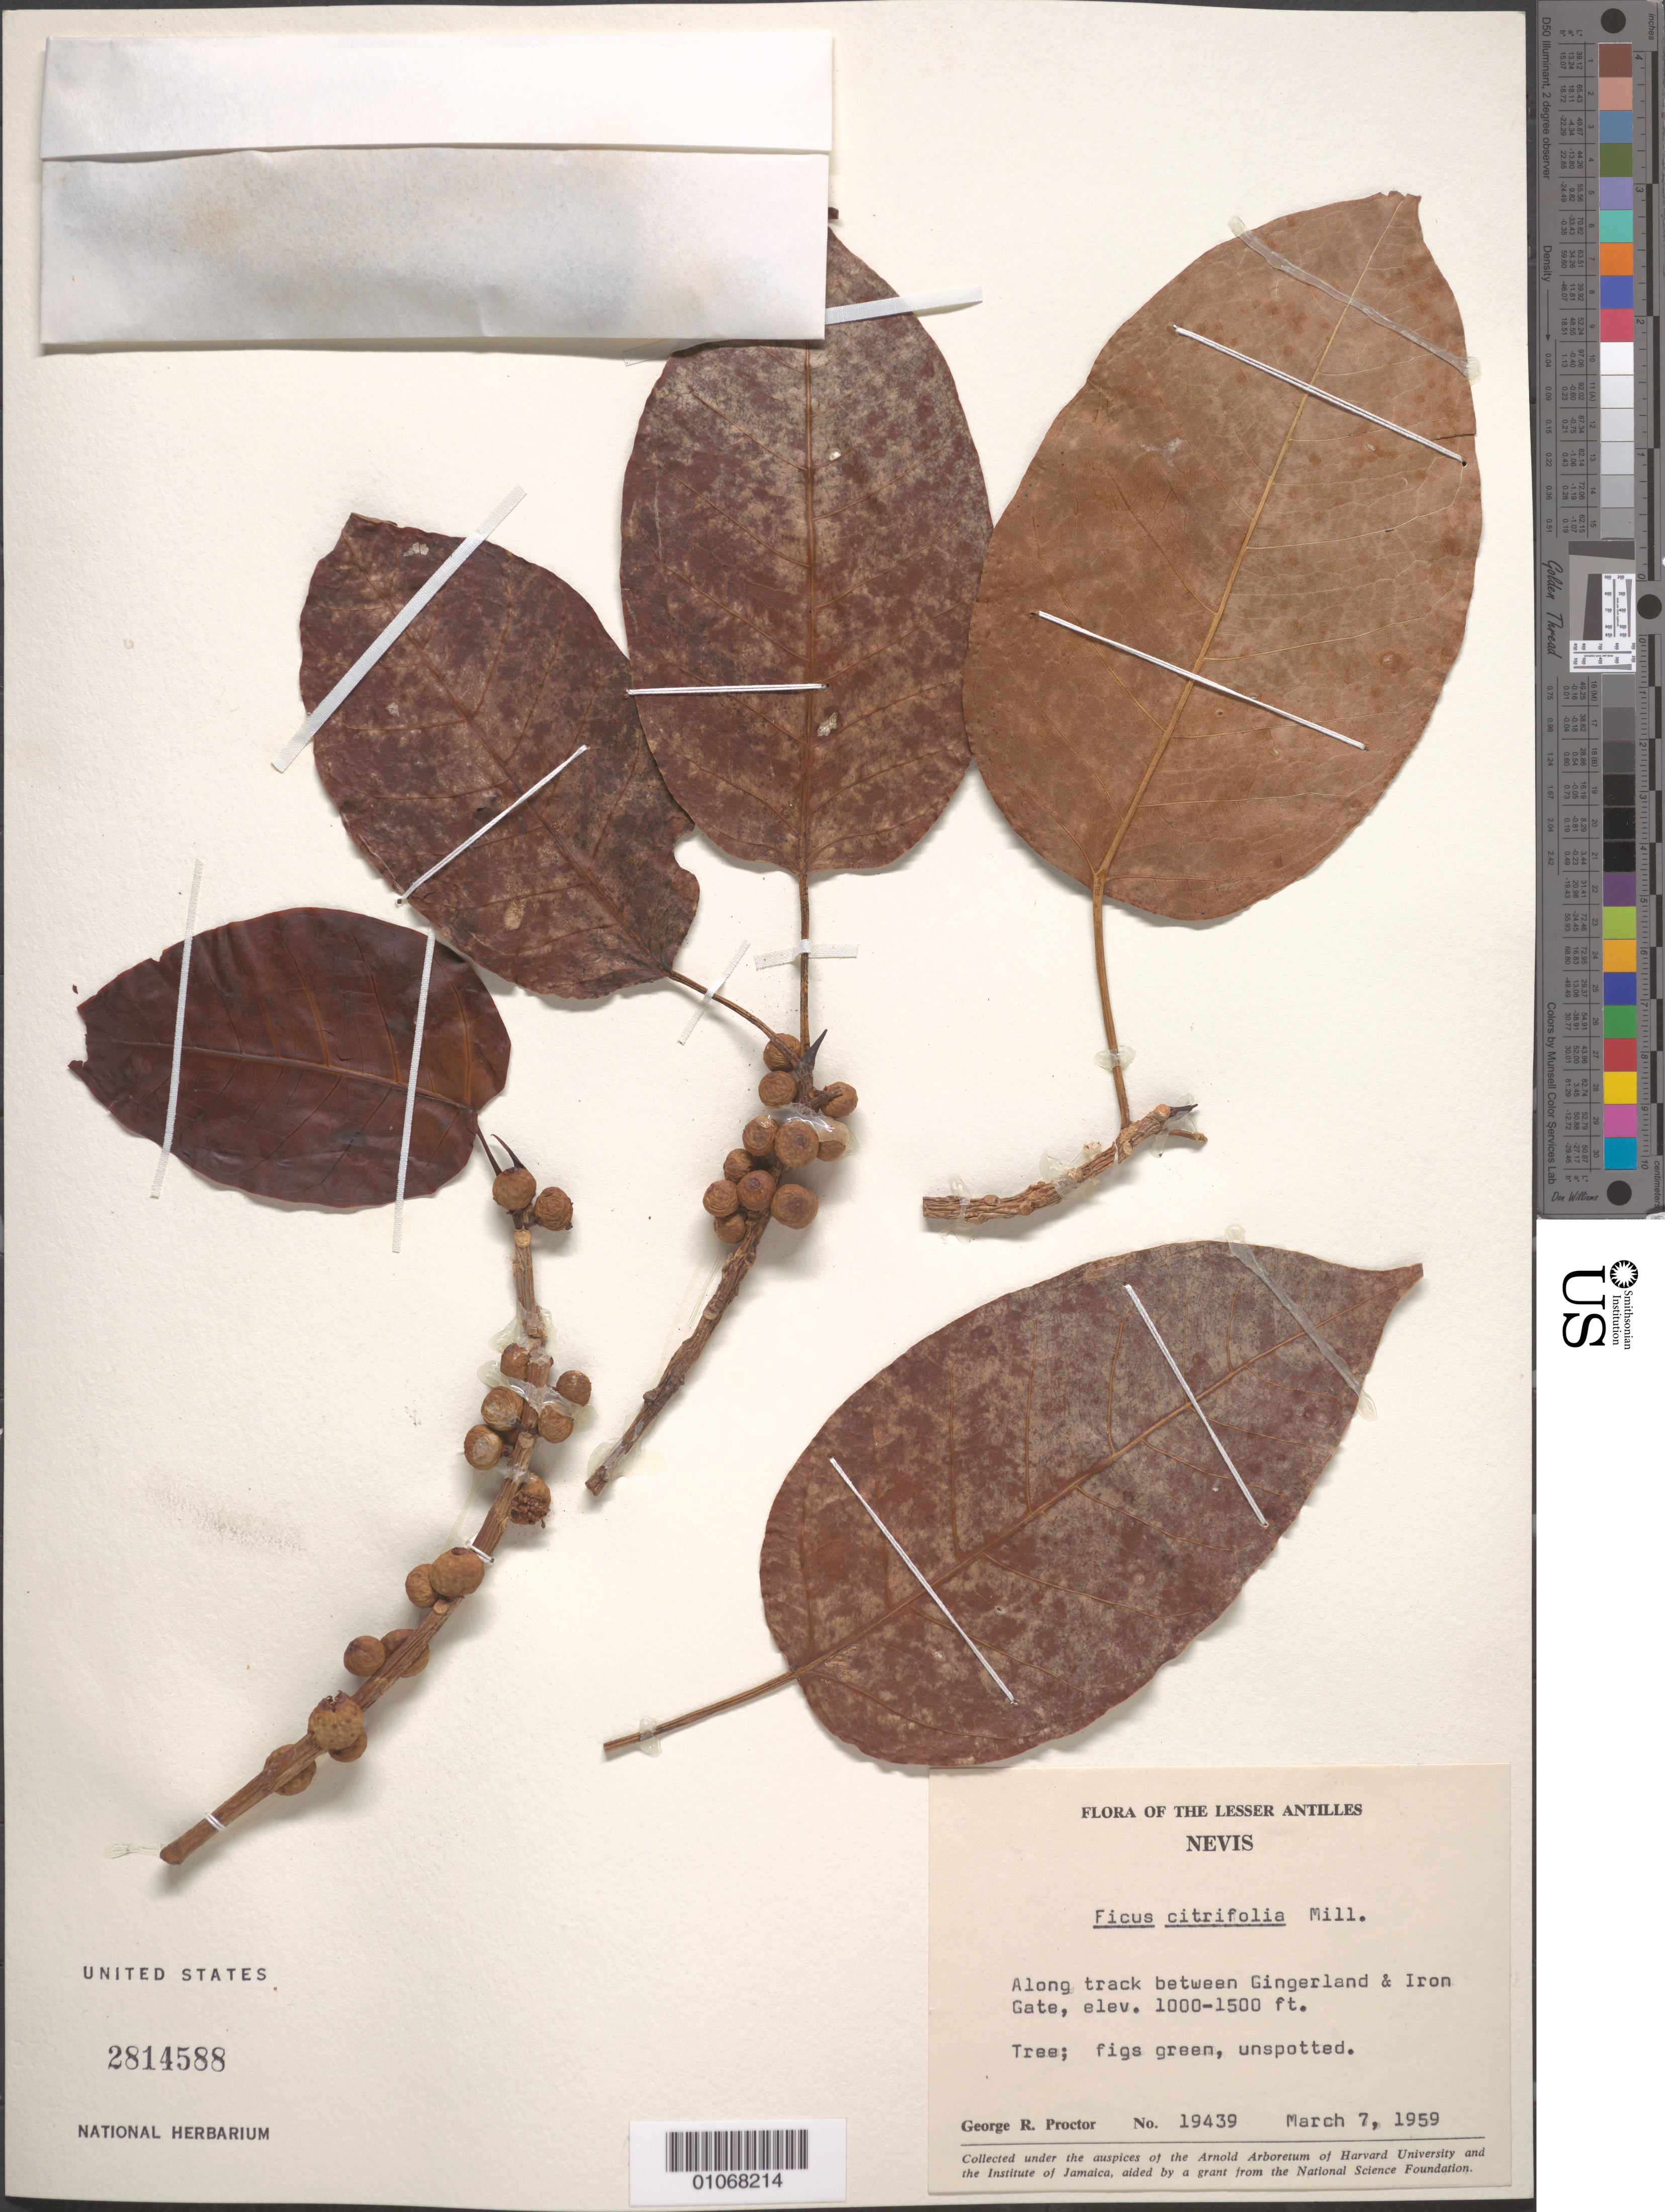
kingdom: Plantae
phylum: Tracheophyta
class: Magnoliopsida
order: Rosales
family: Moraceae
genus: Ficus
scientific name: Ficus citrifolia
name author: Mill.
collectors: G. R. Proctor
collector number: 19439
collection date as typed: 07 Mar 1959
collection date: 1959-03-07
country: St. Christopher-Nevis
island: Nevis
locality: Along track between Gingerland and Iron Gate.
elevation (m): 305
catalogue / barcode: US 2814588